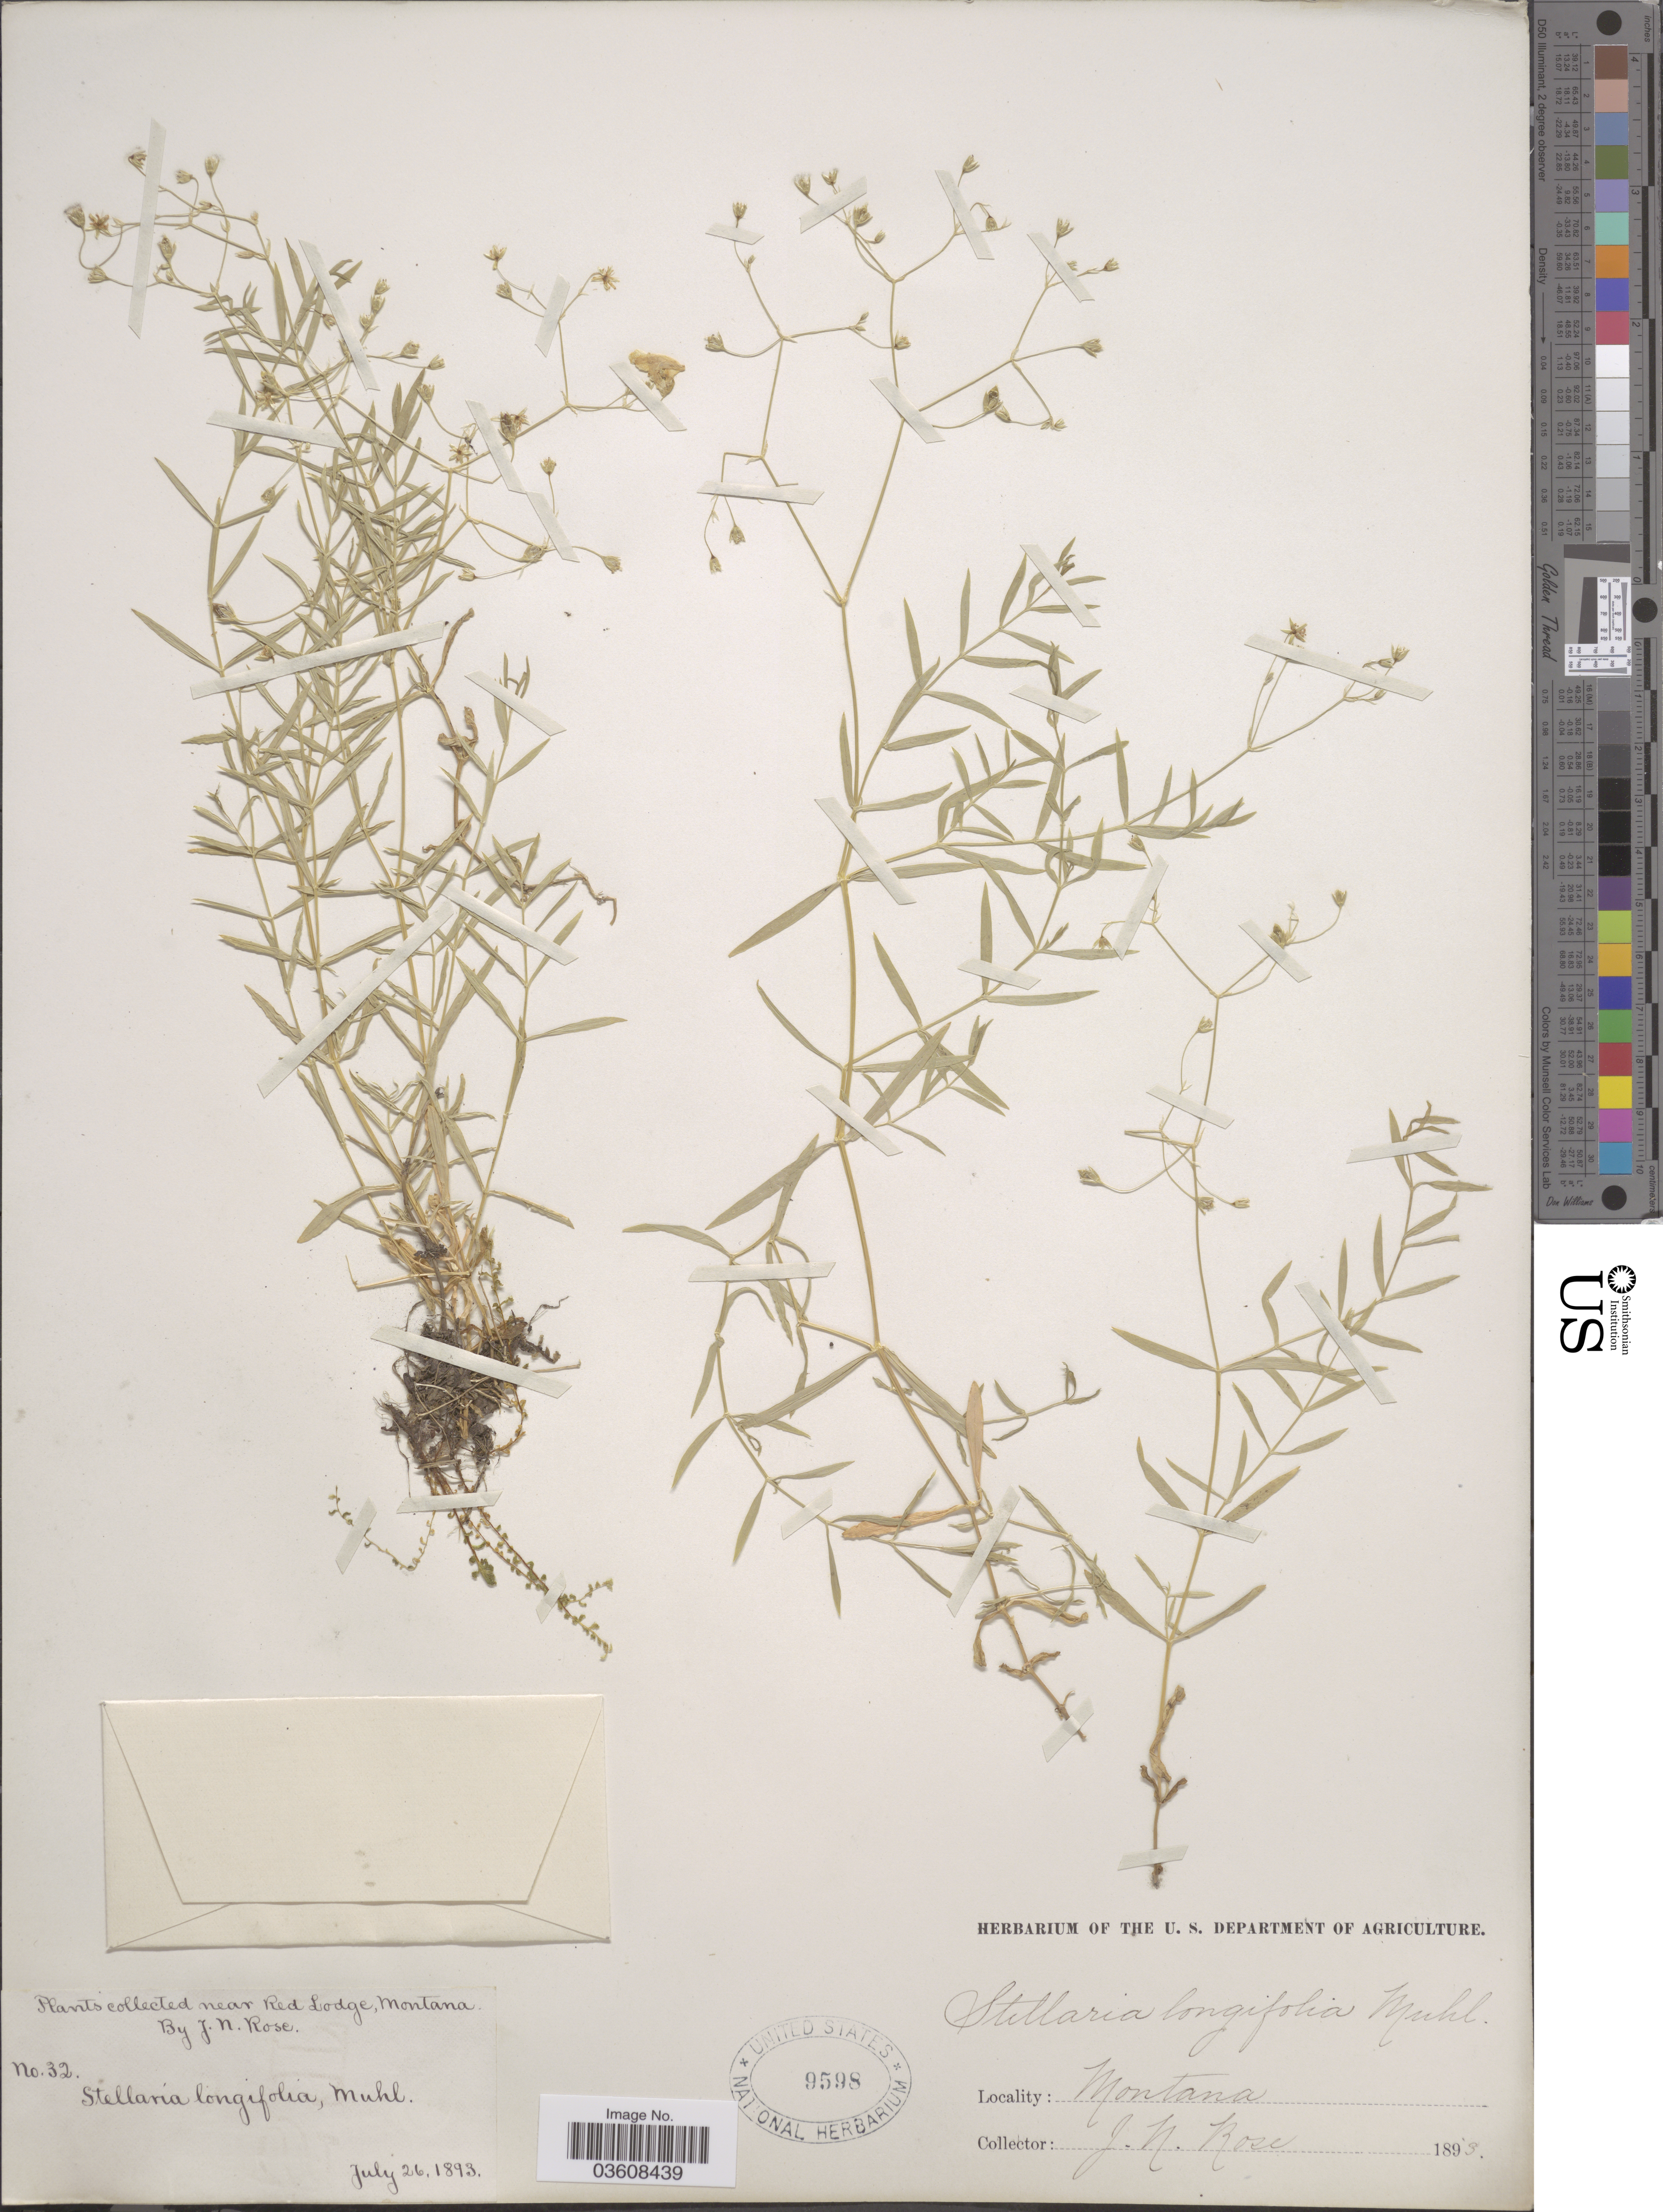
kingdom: Plantae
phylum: Tracheophyta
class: Magnoliopsida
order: Caryophyllales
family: Caryophyllaceae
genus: Stellaria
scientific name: Stellaria longifolia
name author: Muhl. ex Willd.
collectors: J. N. Rose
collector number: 32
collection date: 1893-07-26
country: United States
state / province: Montana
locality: Near Red Lodge.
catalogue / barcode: US 9598